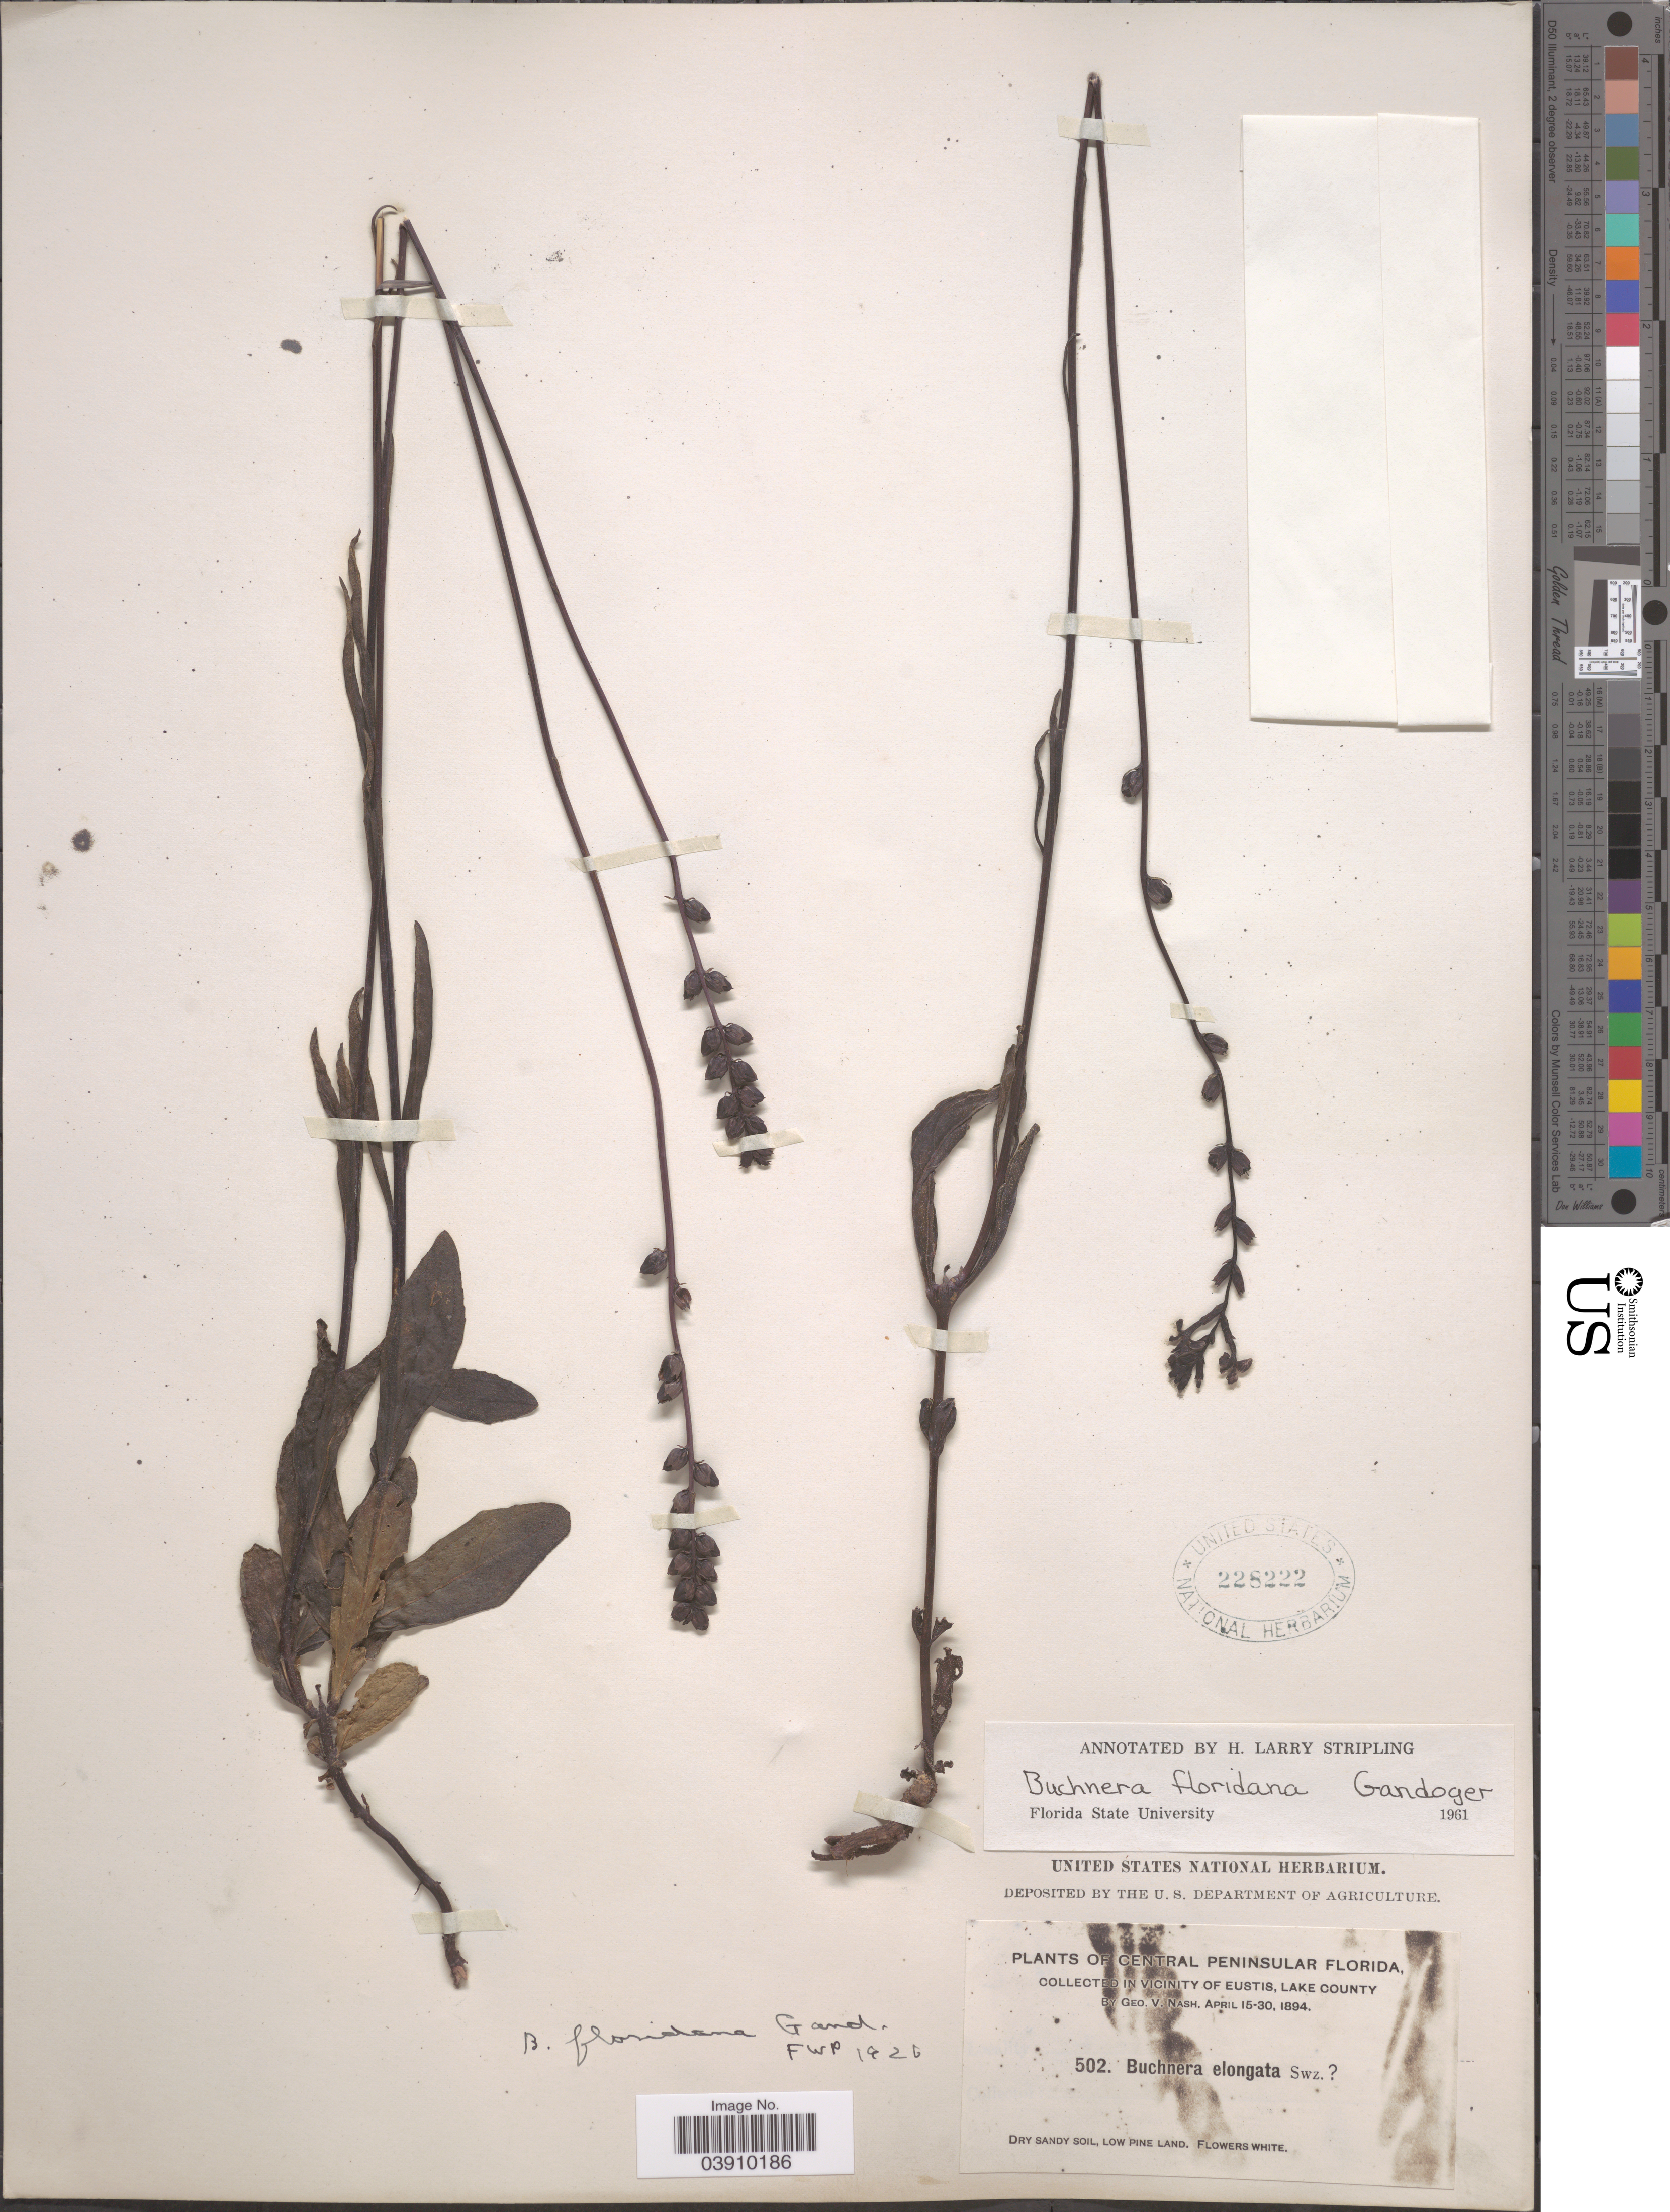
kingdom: Plantae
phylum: Tracheophyta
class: Magnoliopsida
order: Lamiales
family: Orobanchaceae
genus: Buchnera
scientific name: Buchnera floridana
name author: Gand.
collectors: G. V. Nash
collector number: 502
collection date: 1894-04-15/1894-04-30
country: United States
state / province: Florida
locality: Central Peninsular Florida. In Vicinity of Eustis, Lake County.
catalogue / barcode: US 228222